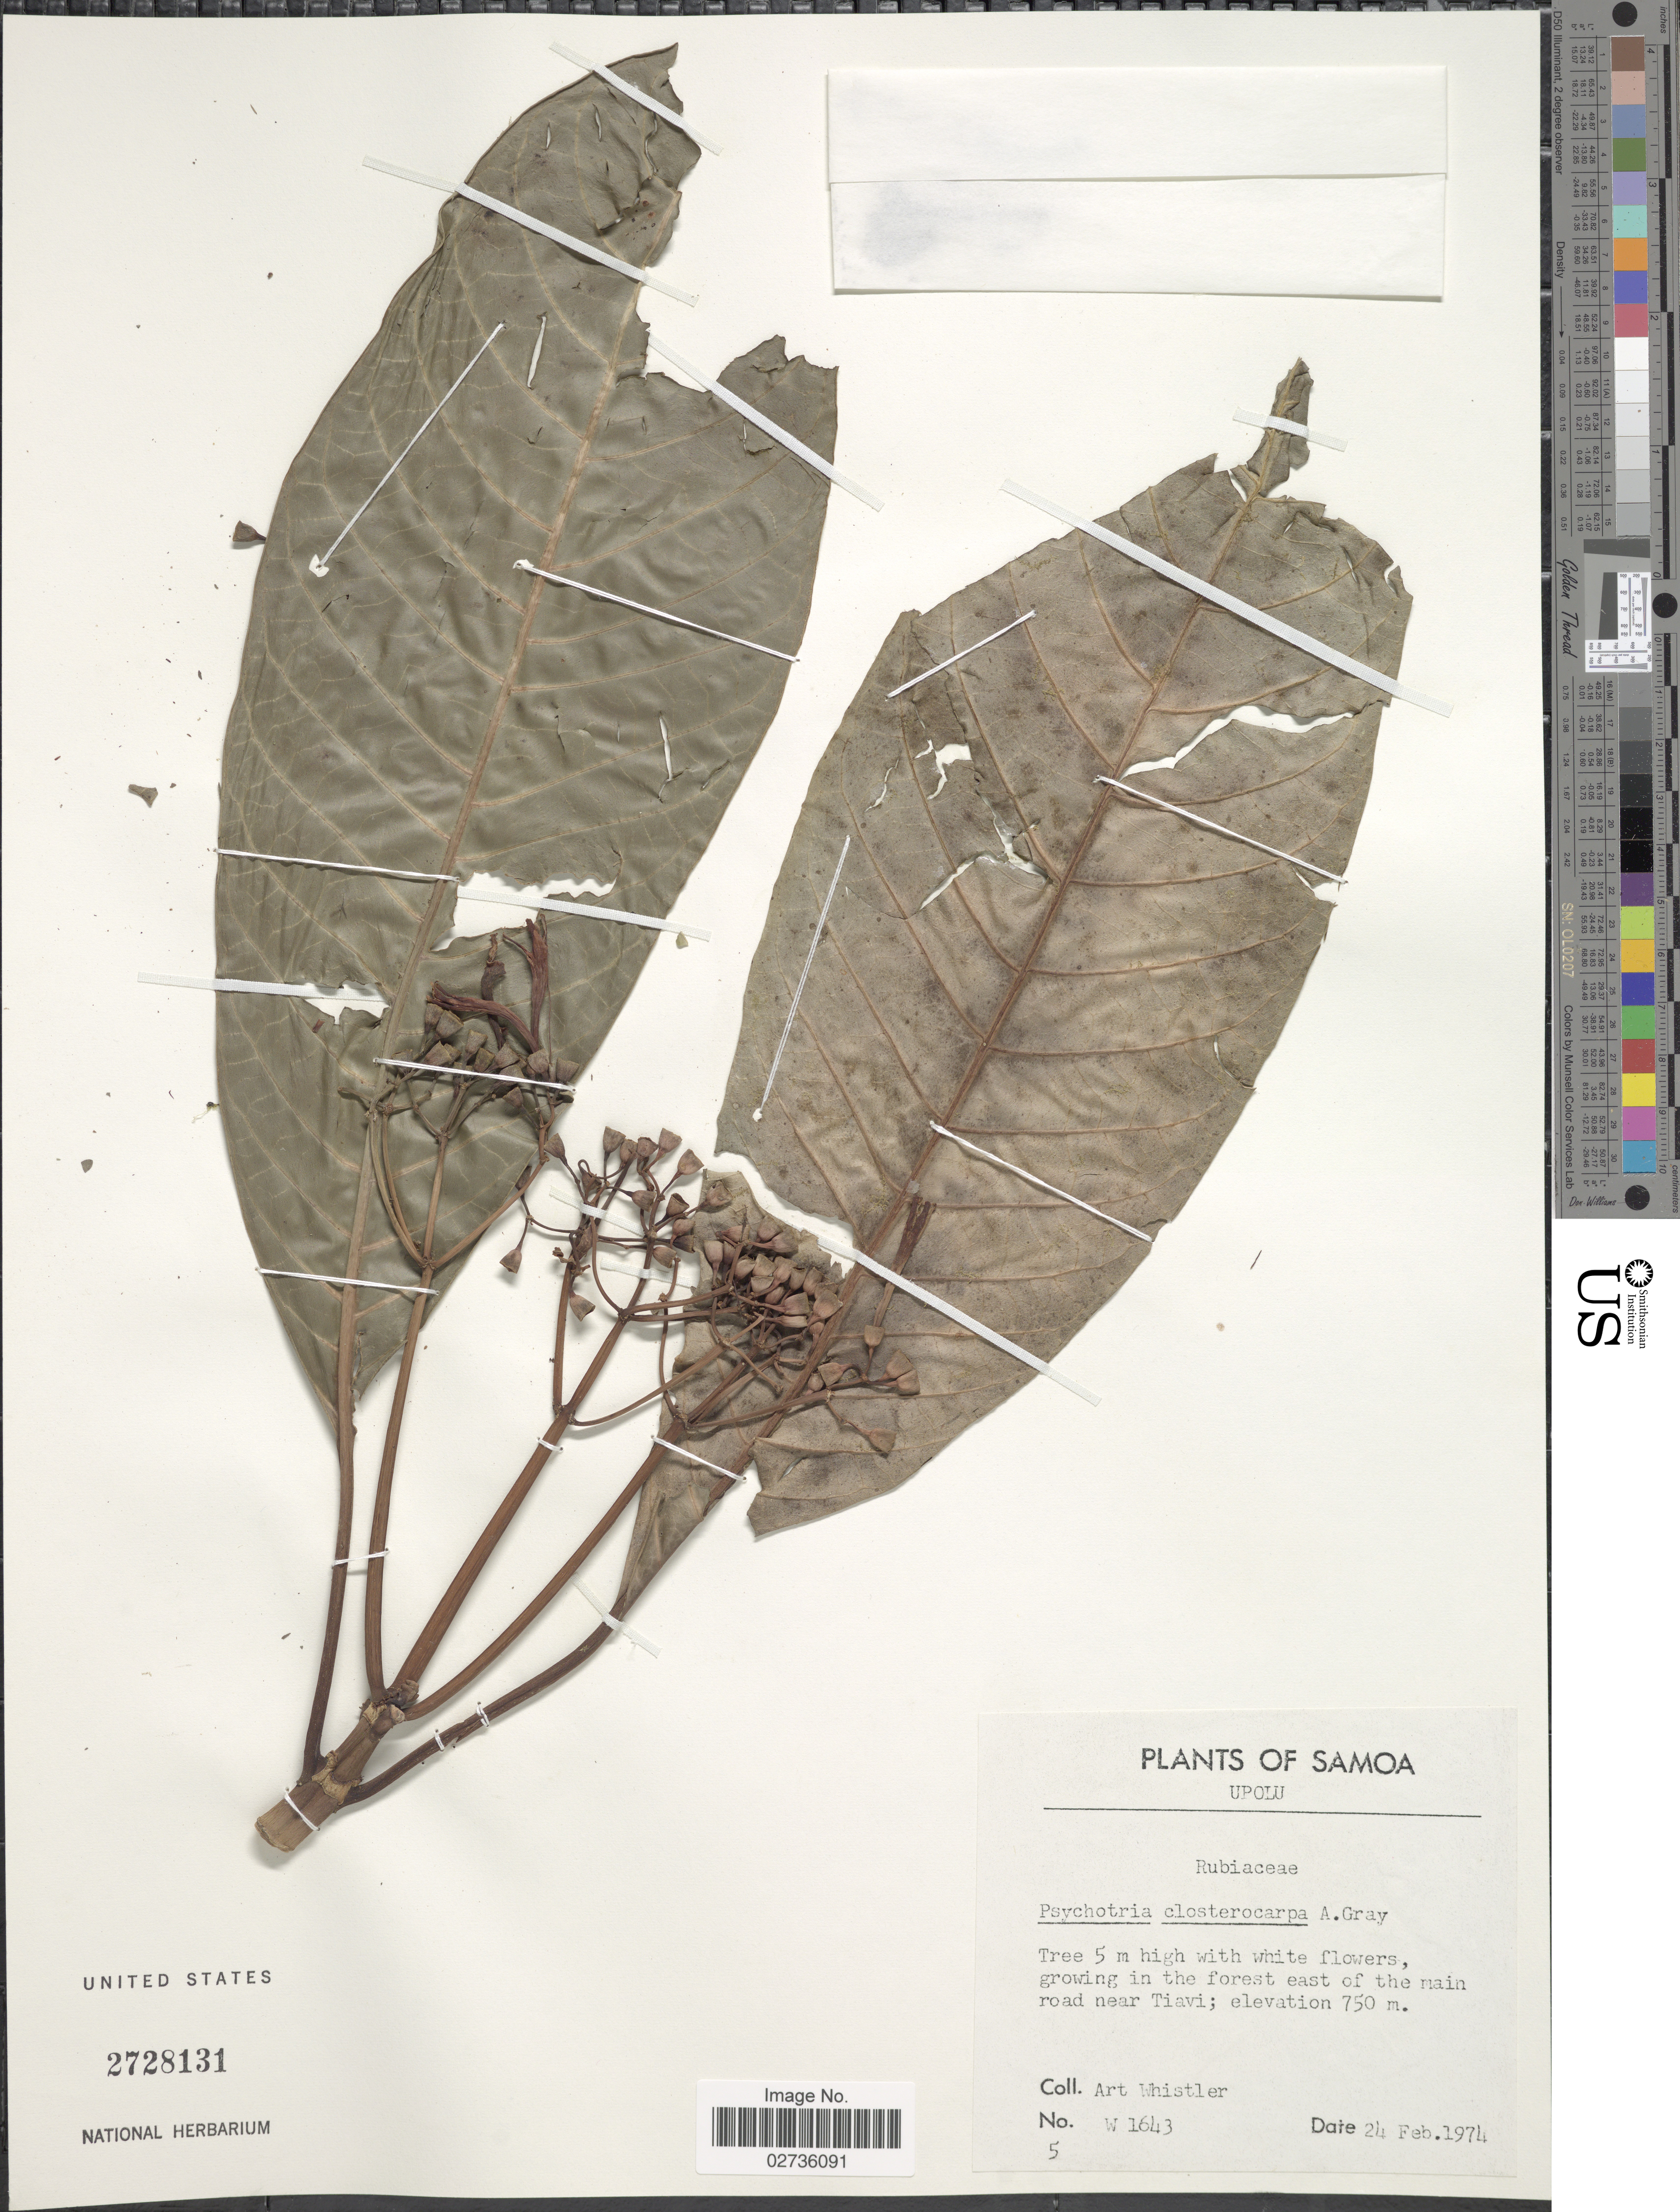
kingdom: Plantae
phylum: Tracheophyta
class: Magnoliopsida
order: Gentianales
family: Rubiaceae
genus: Psychotria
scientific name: Psychotria closterocarpa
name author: A. Gray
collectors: A. Whistler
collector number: W 1643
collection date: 1974-02-24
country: Samoa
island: Upolu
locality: Upolu. Growing in the forest east of the main road near Tiavi.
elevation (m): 750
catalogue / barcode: US 2728131